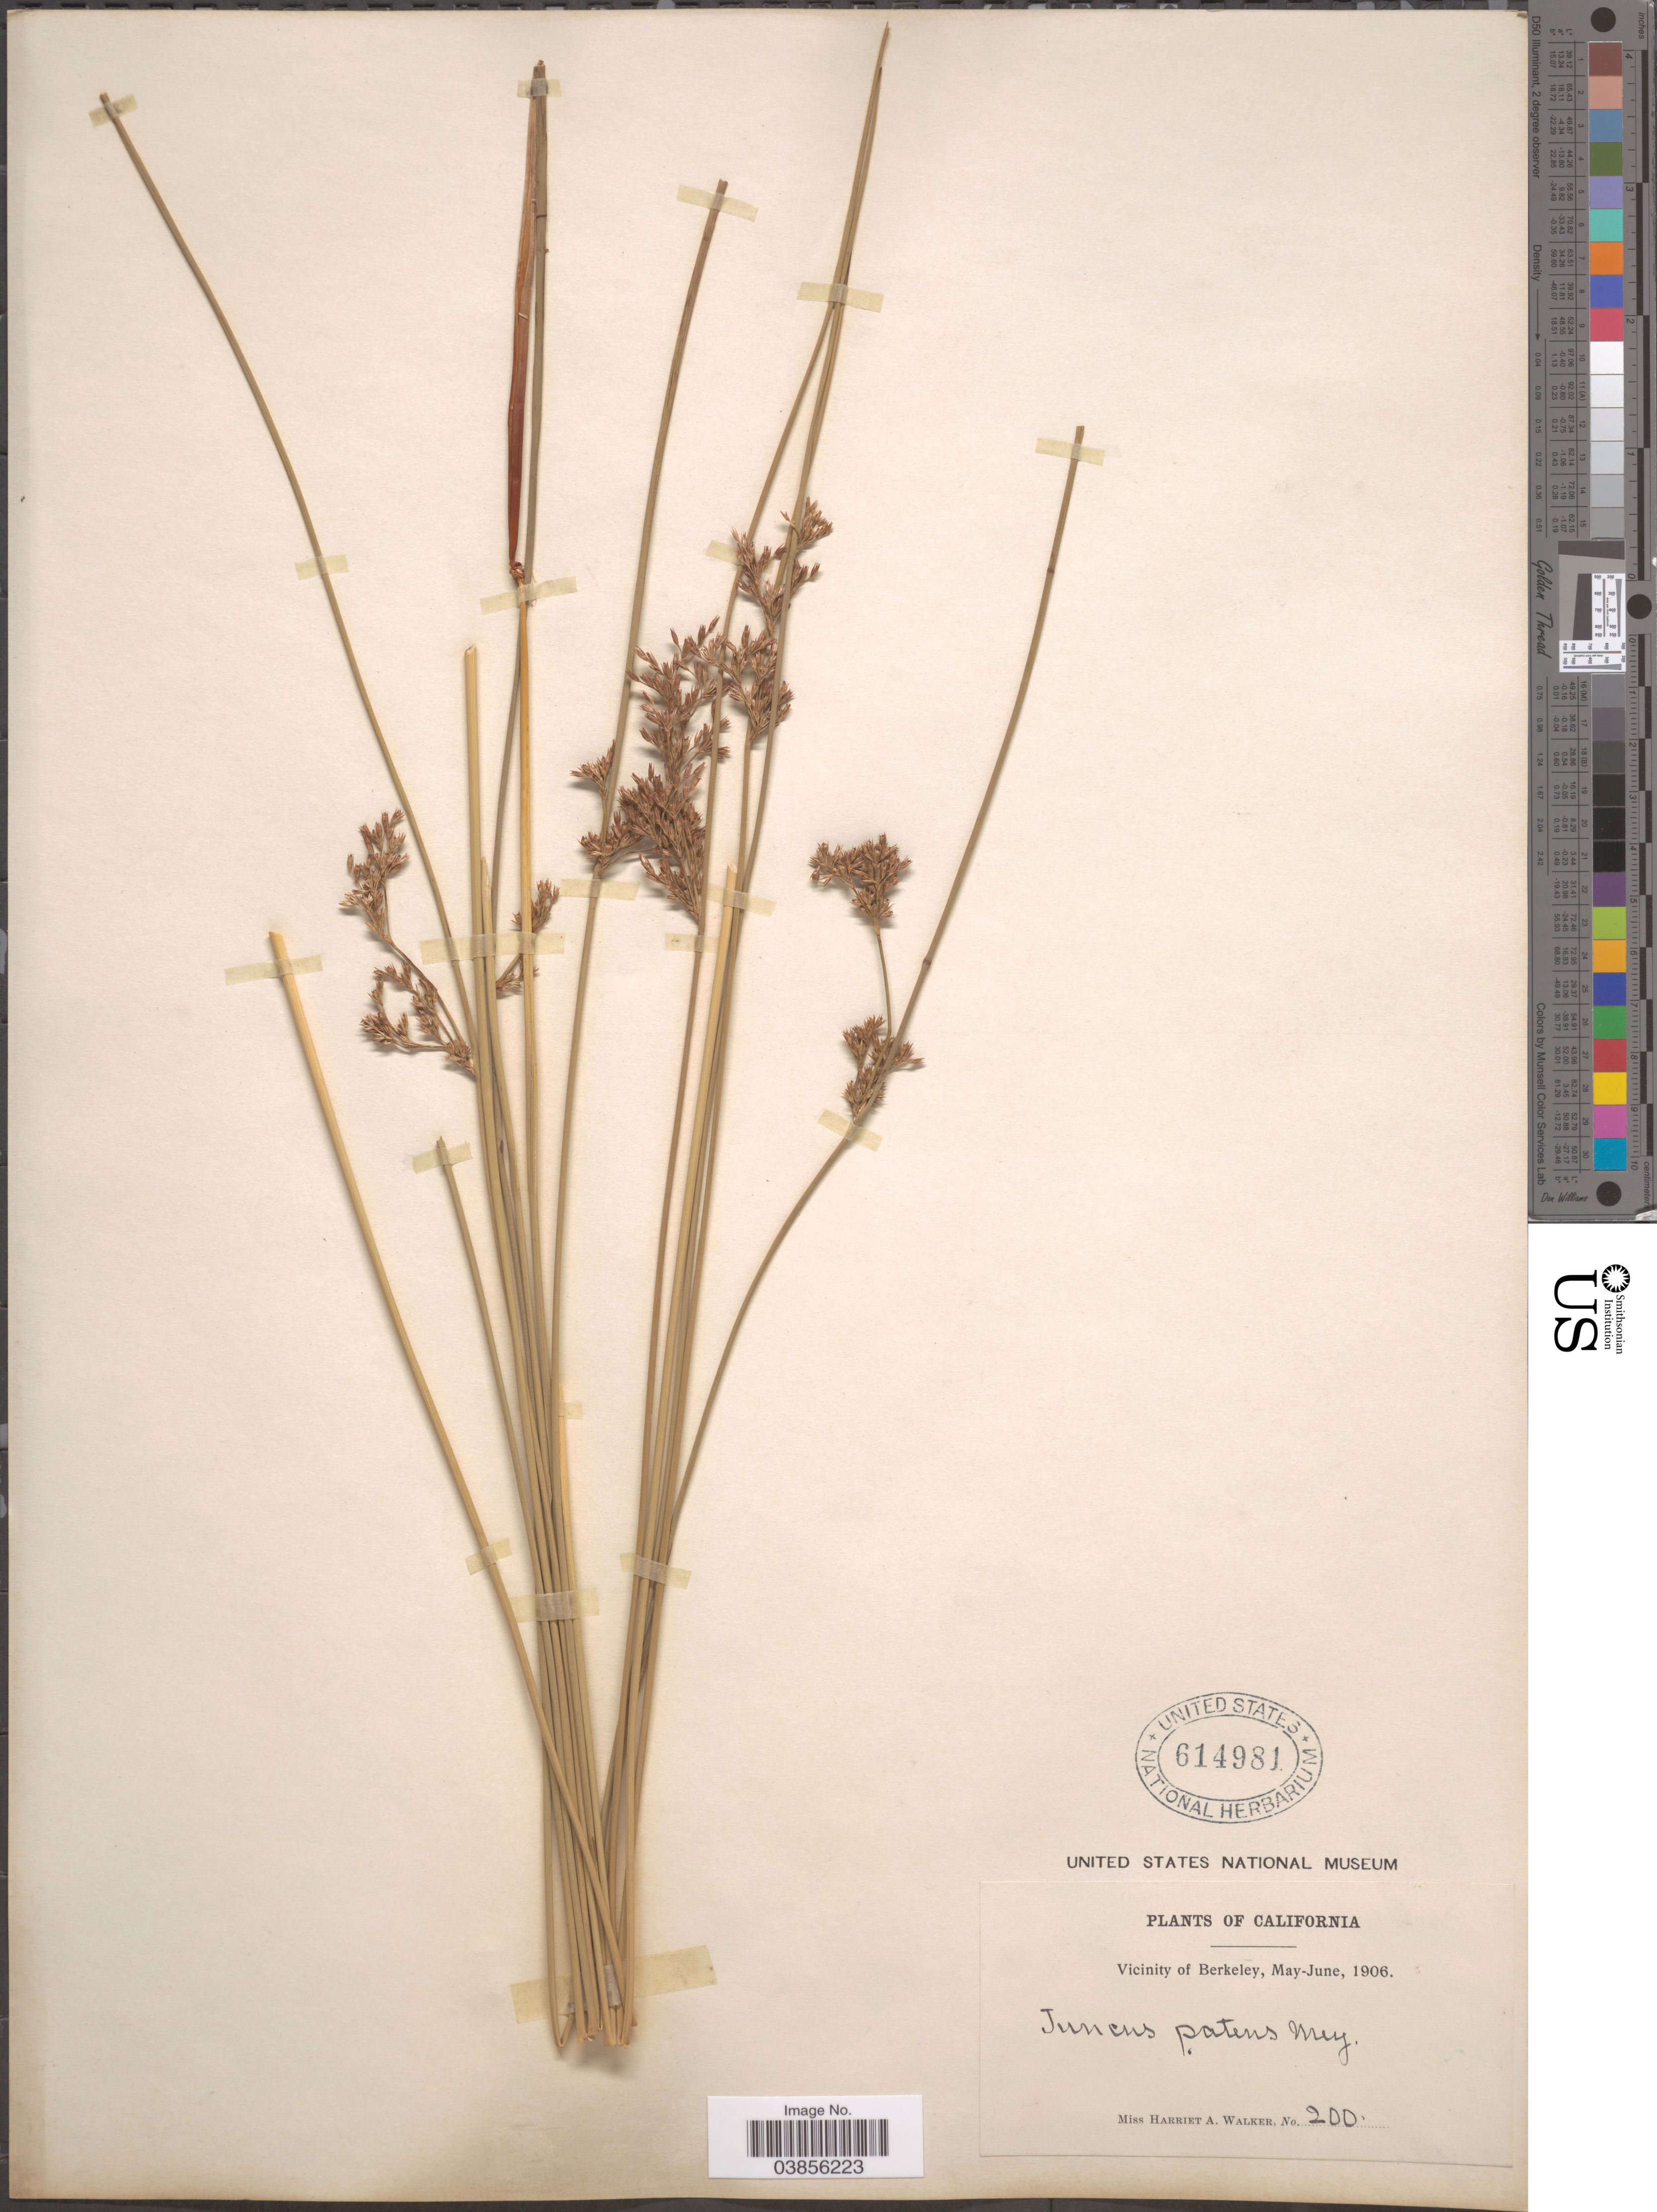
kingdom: Plantae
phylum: Tracheophyta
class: Liliopsida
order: Poales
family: Juncaceae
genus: Juncus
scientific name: Juncus patens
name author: E. Mey.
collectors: H. Walker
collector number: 200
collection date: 1906-05/1906-06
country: United States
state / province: California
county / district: Alameda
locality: Vicinity of Berkeley.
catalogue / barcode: US 614981